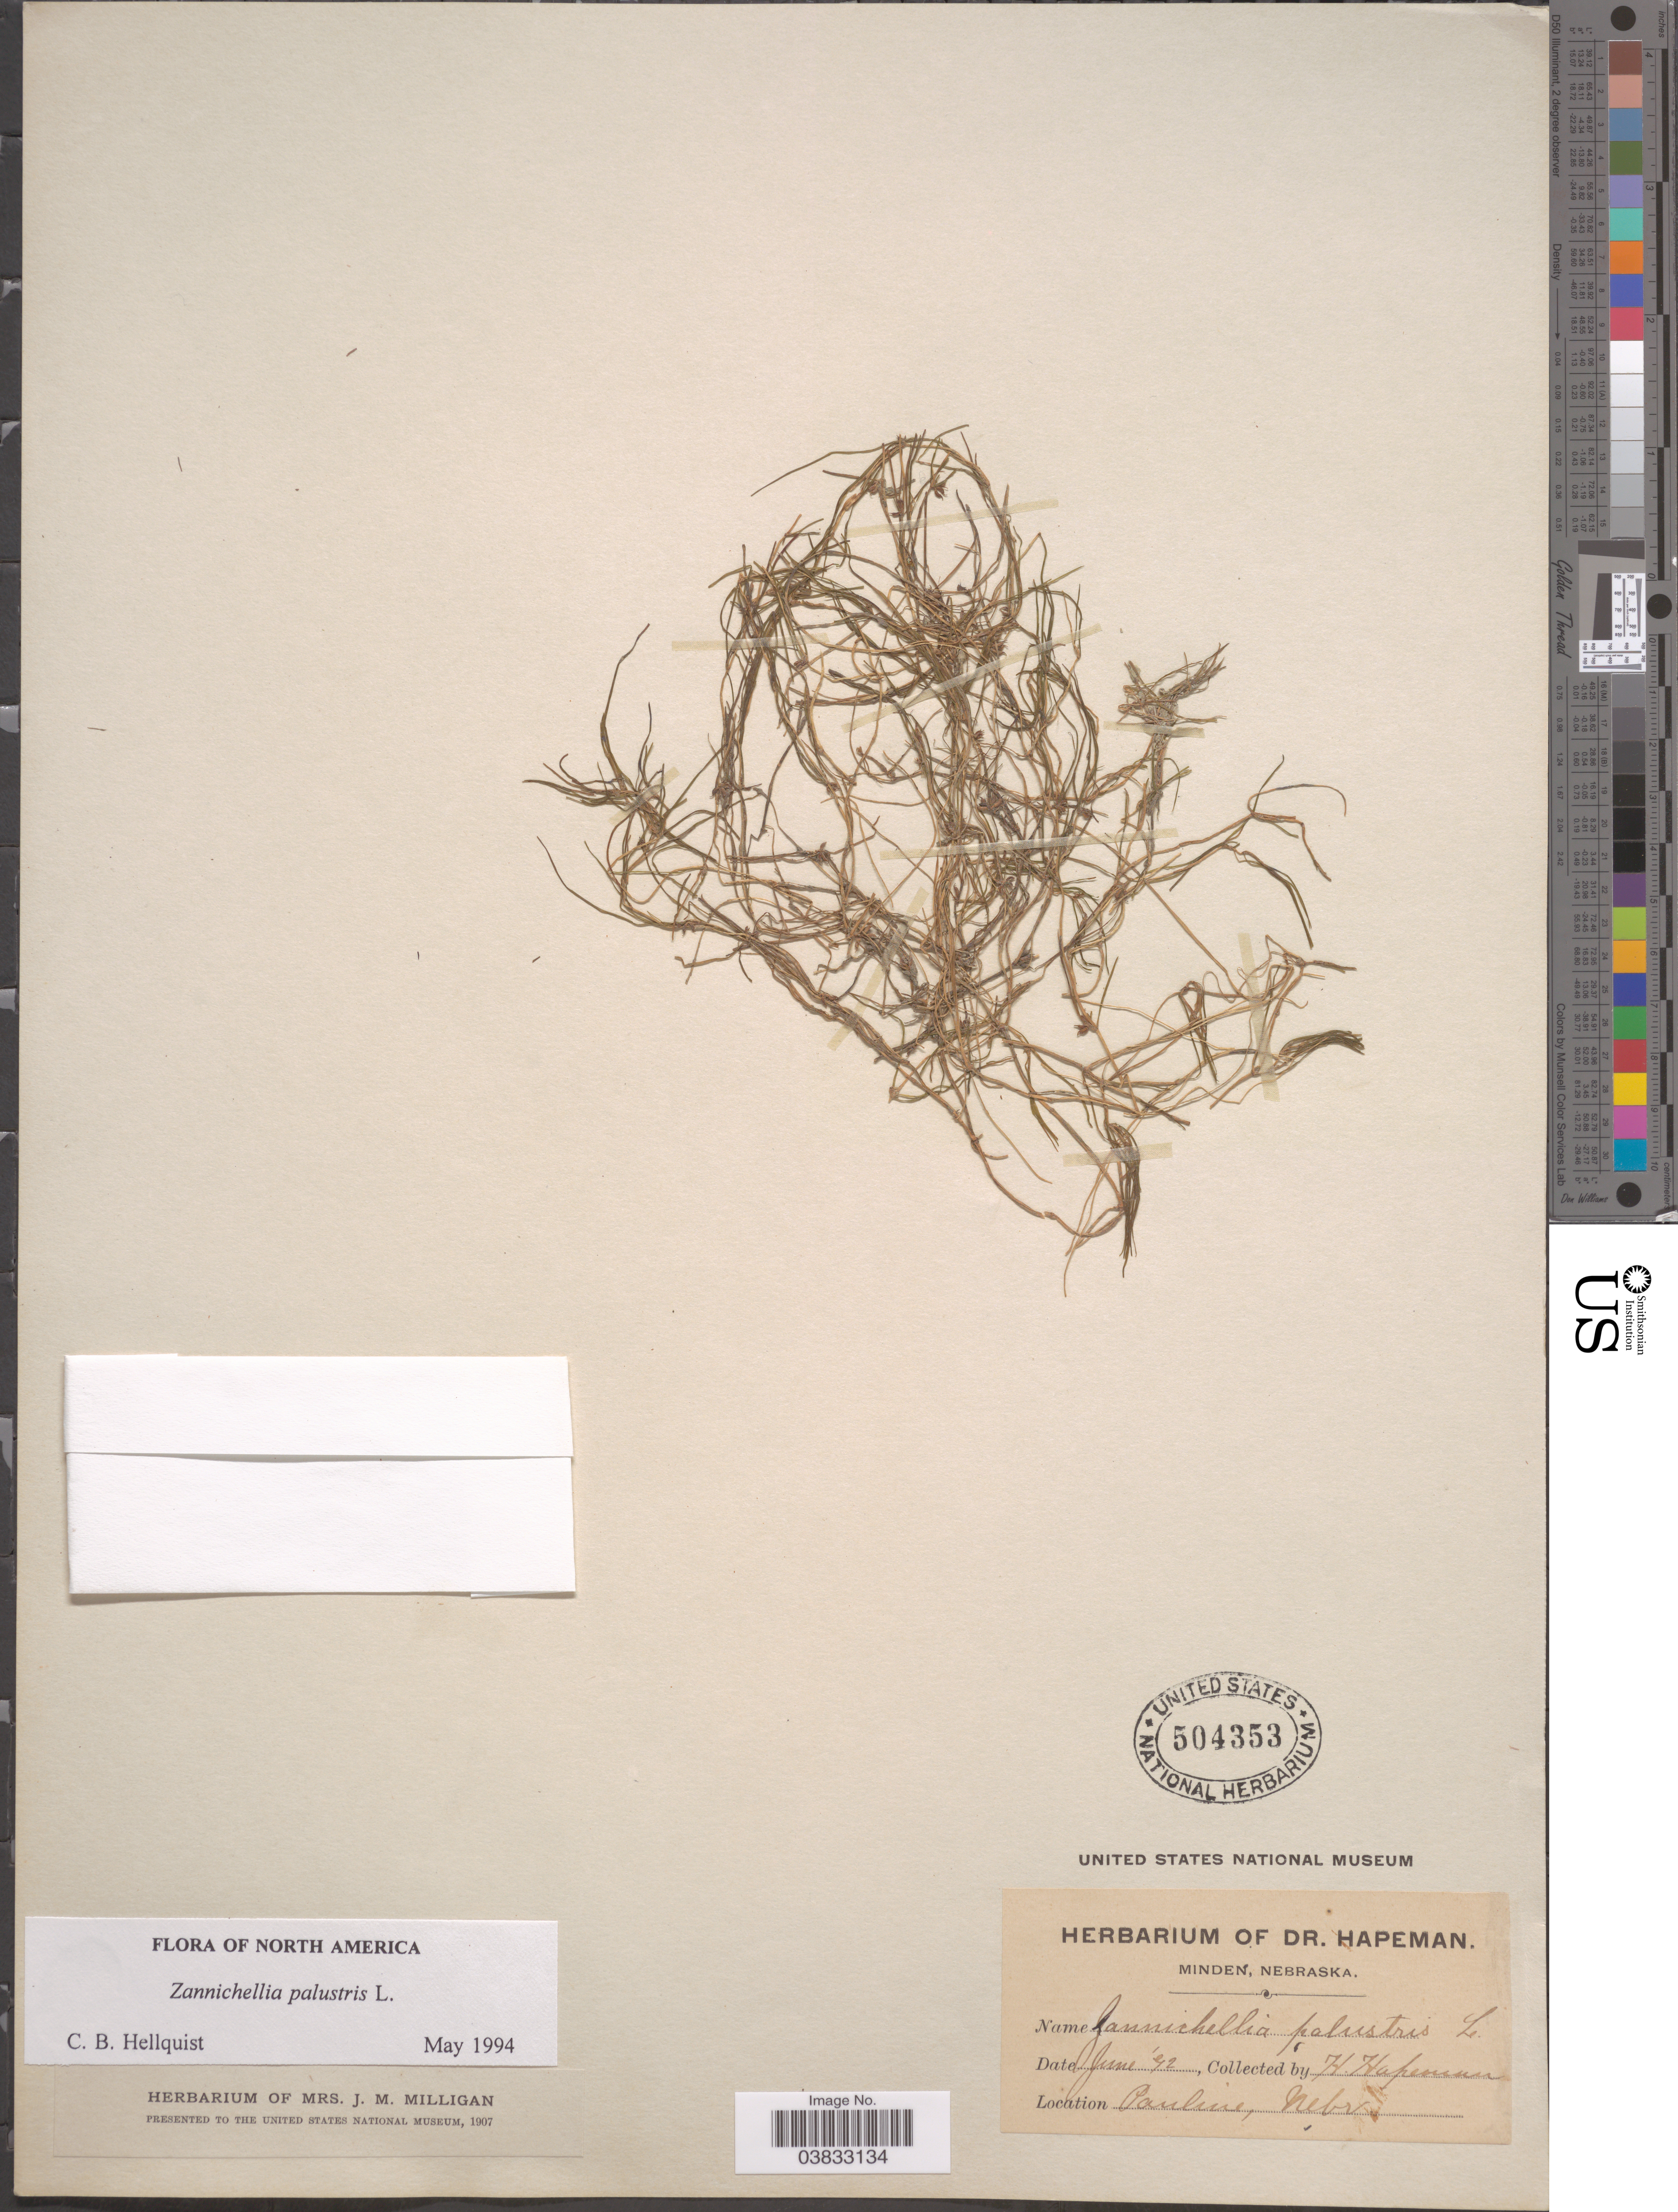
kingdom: Plantae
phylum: Tracheophyta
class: Liliopsida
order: Alismatales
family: Potamogetonaceae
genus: Zannichellia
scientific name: Zannichellia palustris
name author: L.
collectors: H. Hapeman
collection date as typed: Transcribed d/m/y: /6/42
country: United States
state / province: Nebraska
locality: Pauline.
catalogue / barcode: US 504353